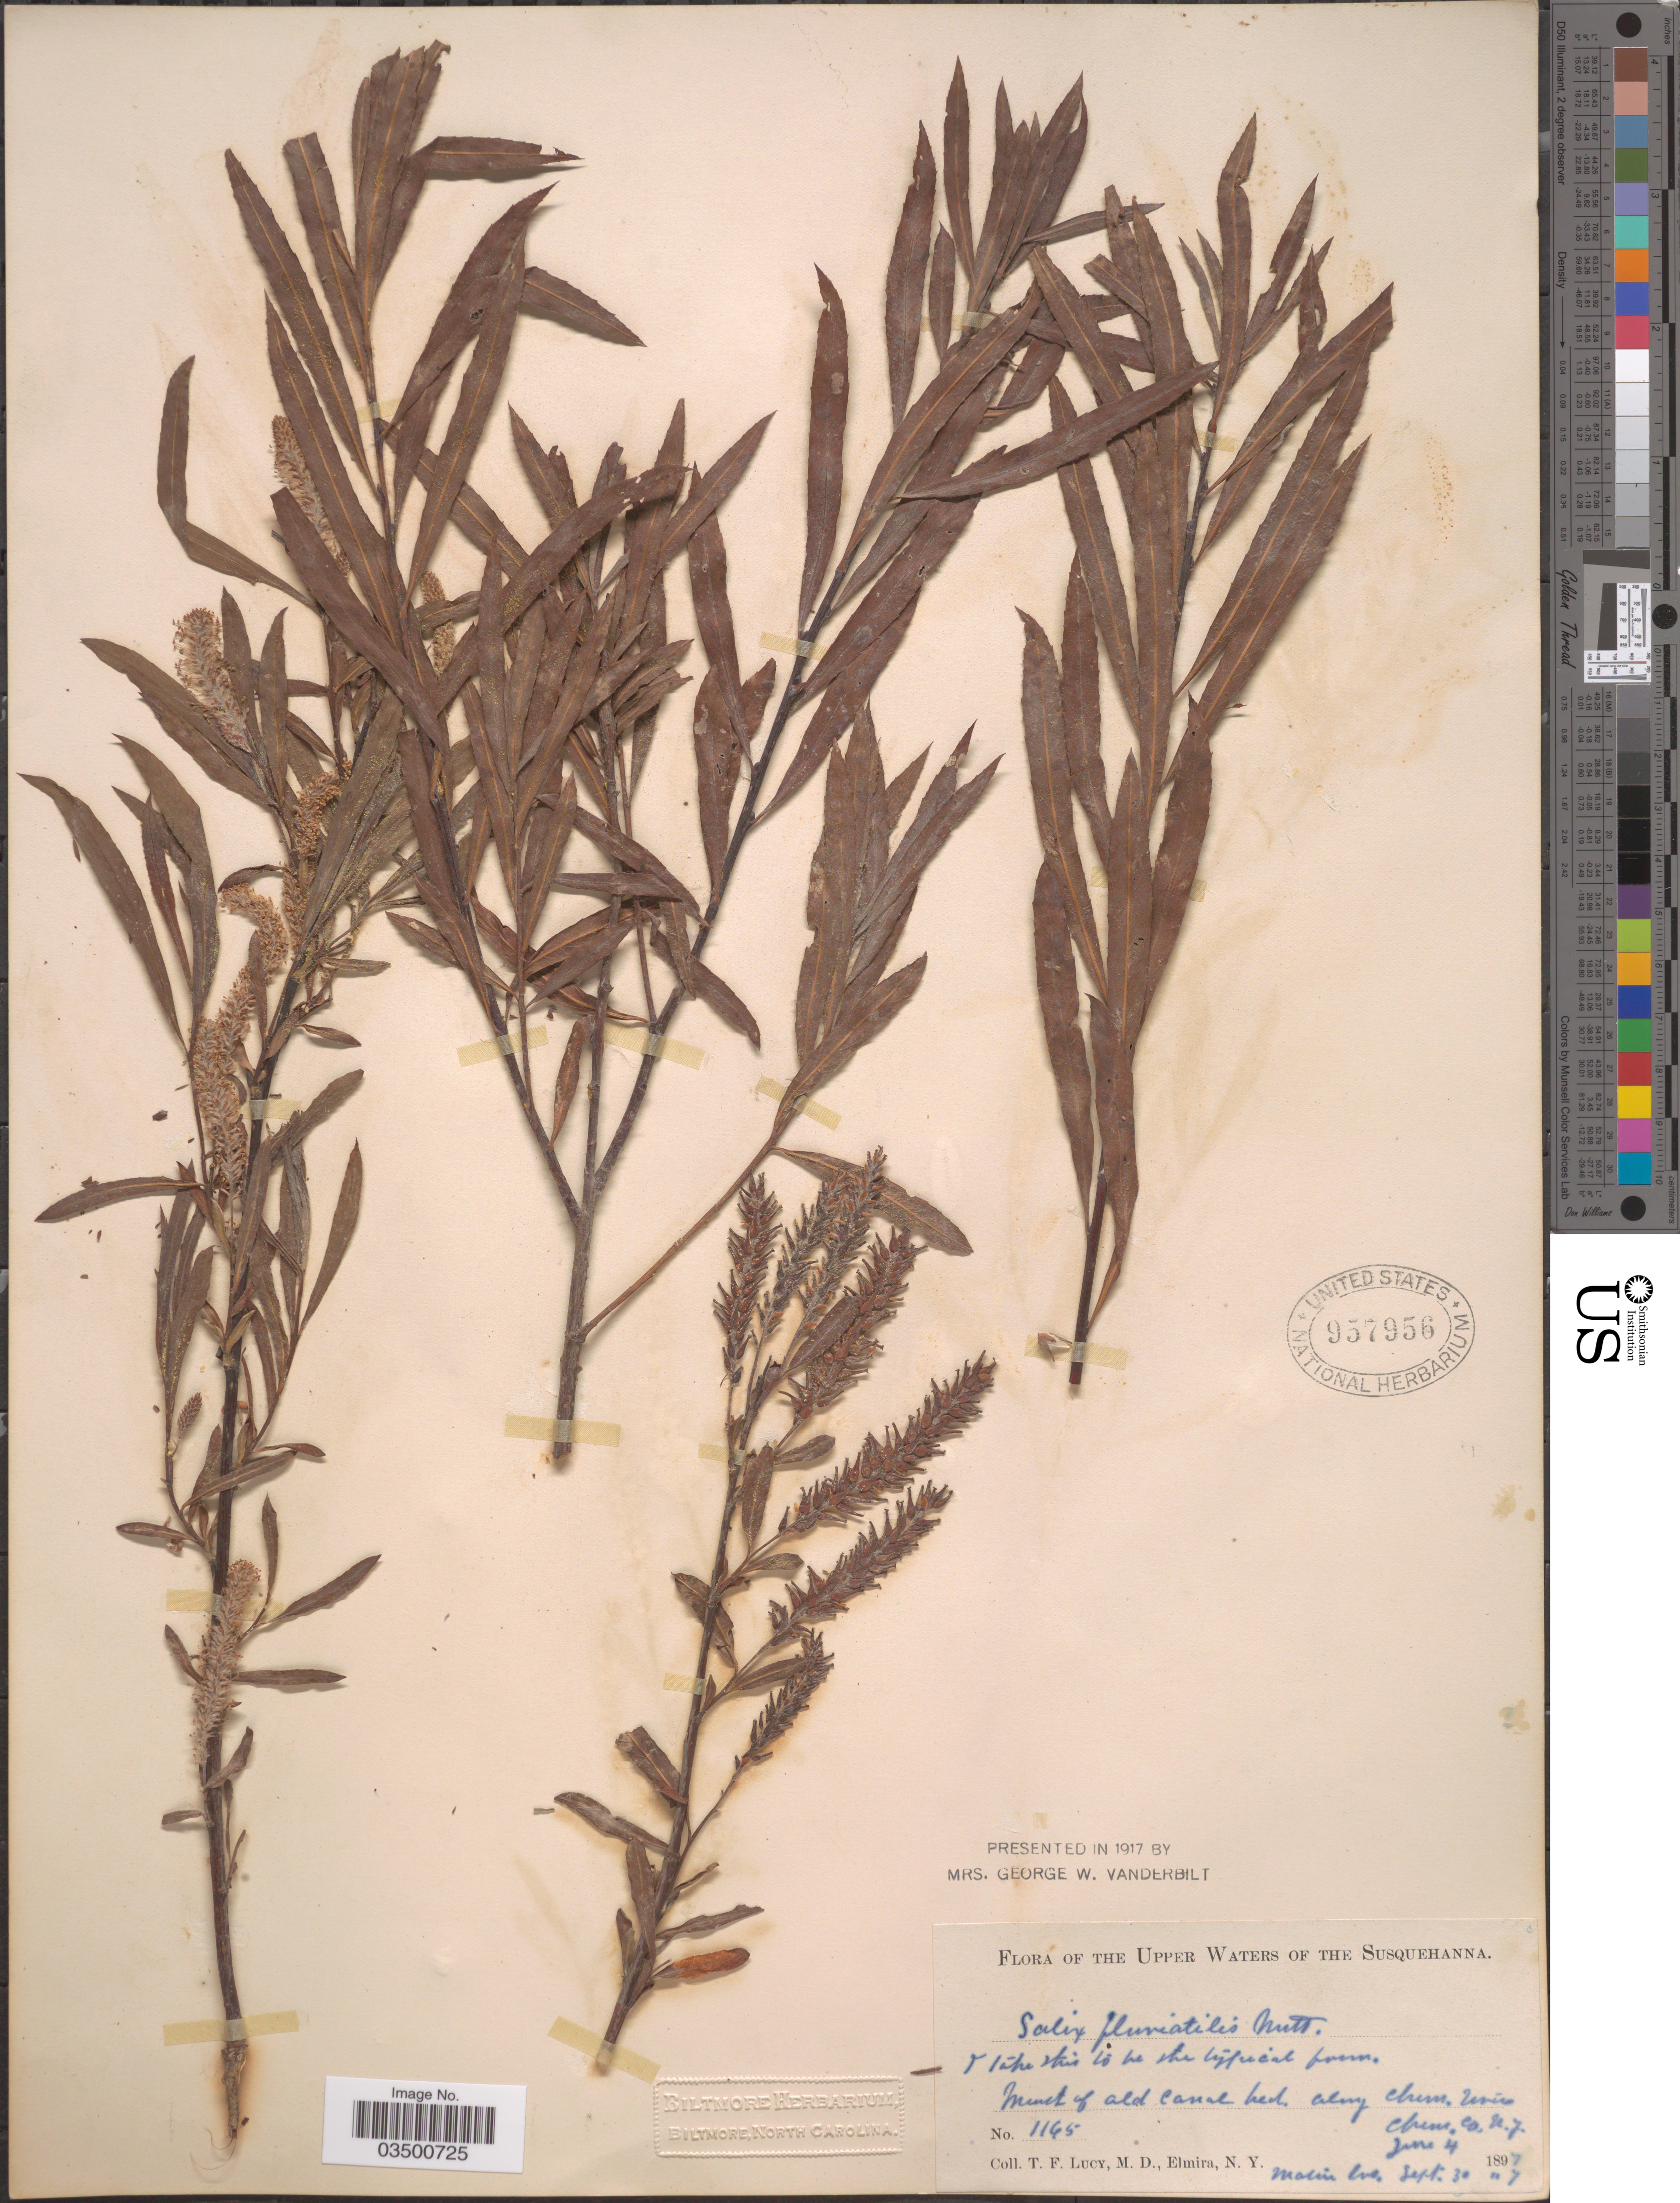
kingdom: Plantae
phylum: Tracheophyta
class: Magnoliopsida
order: Malpighiales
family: Salicaceae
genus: Salix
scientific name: Salix interior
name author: Rowlee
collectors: T. Lucy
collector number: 1165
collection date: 1897-06-04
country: United States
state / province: New York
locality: The Upper Waters of the Susquehanna. Junct. of old Canal bed. Along Chem. river. Chem. Co.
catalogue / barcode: US 957956